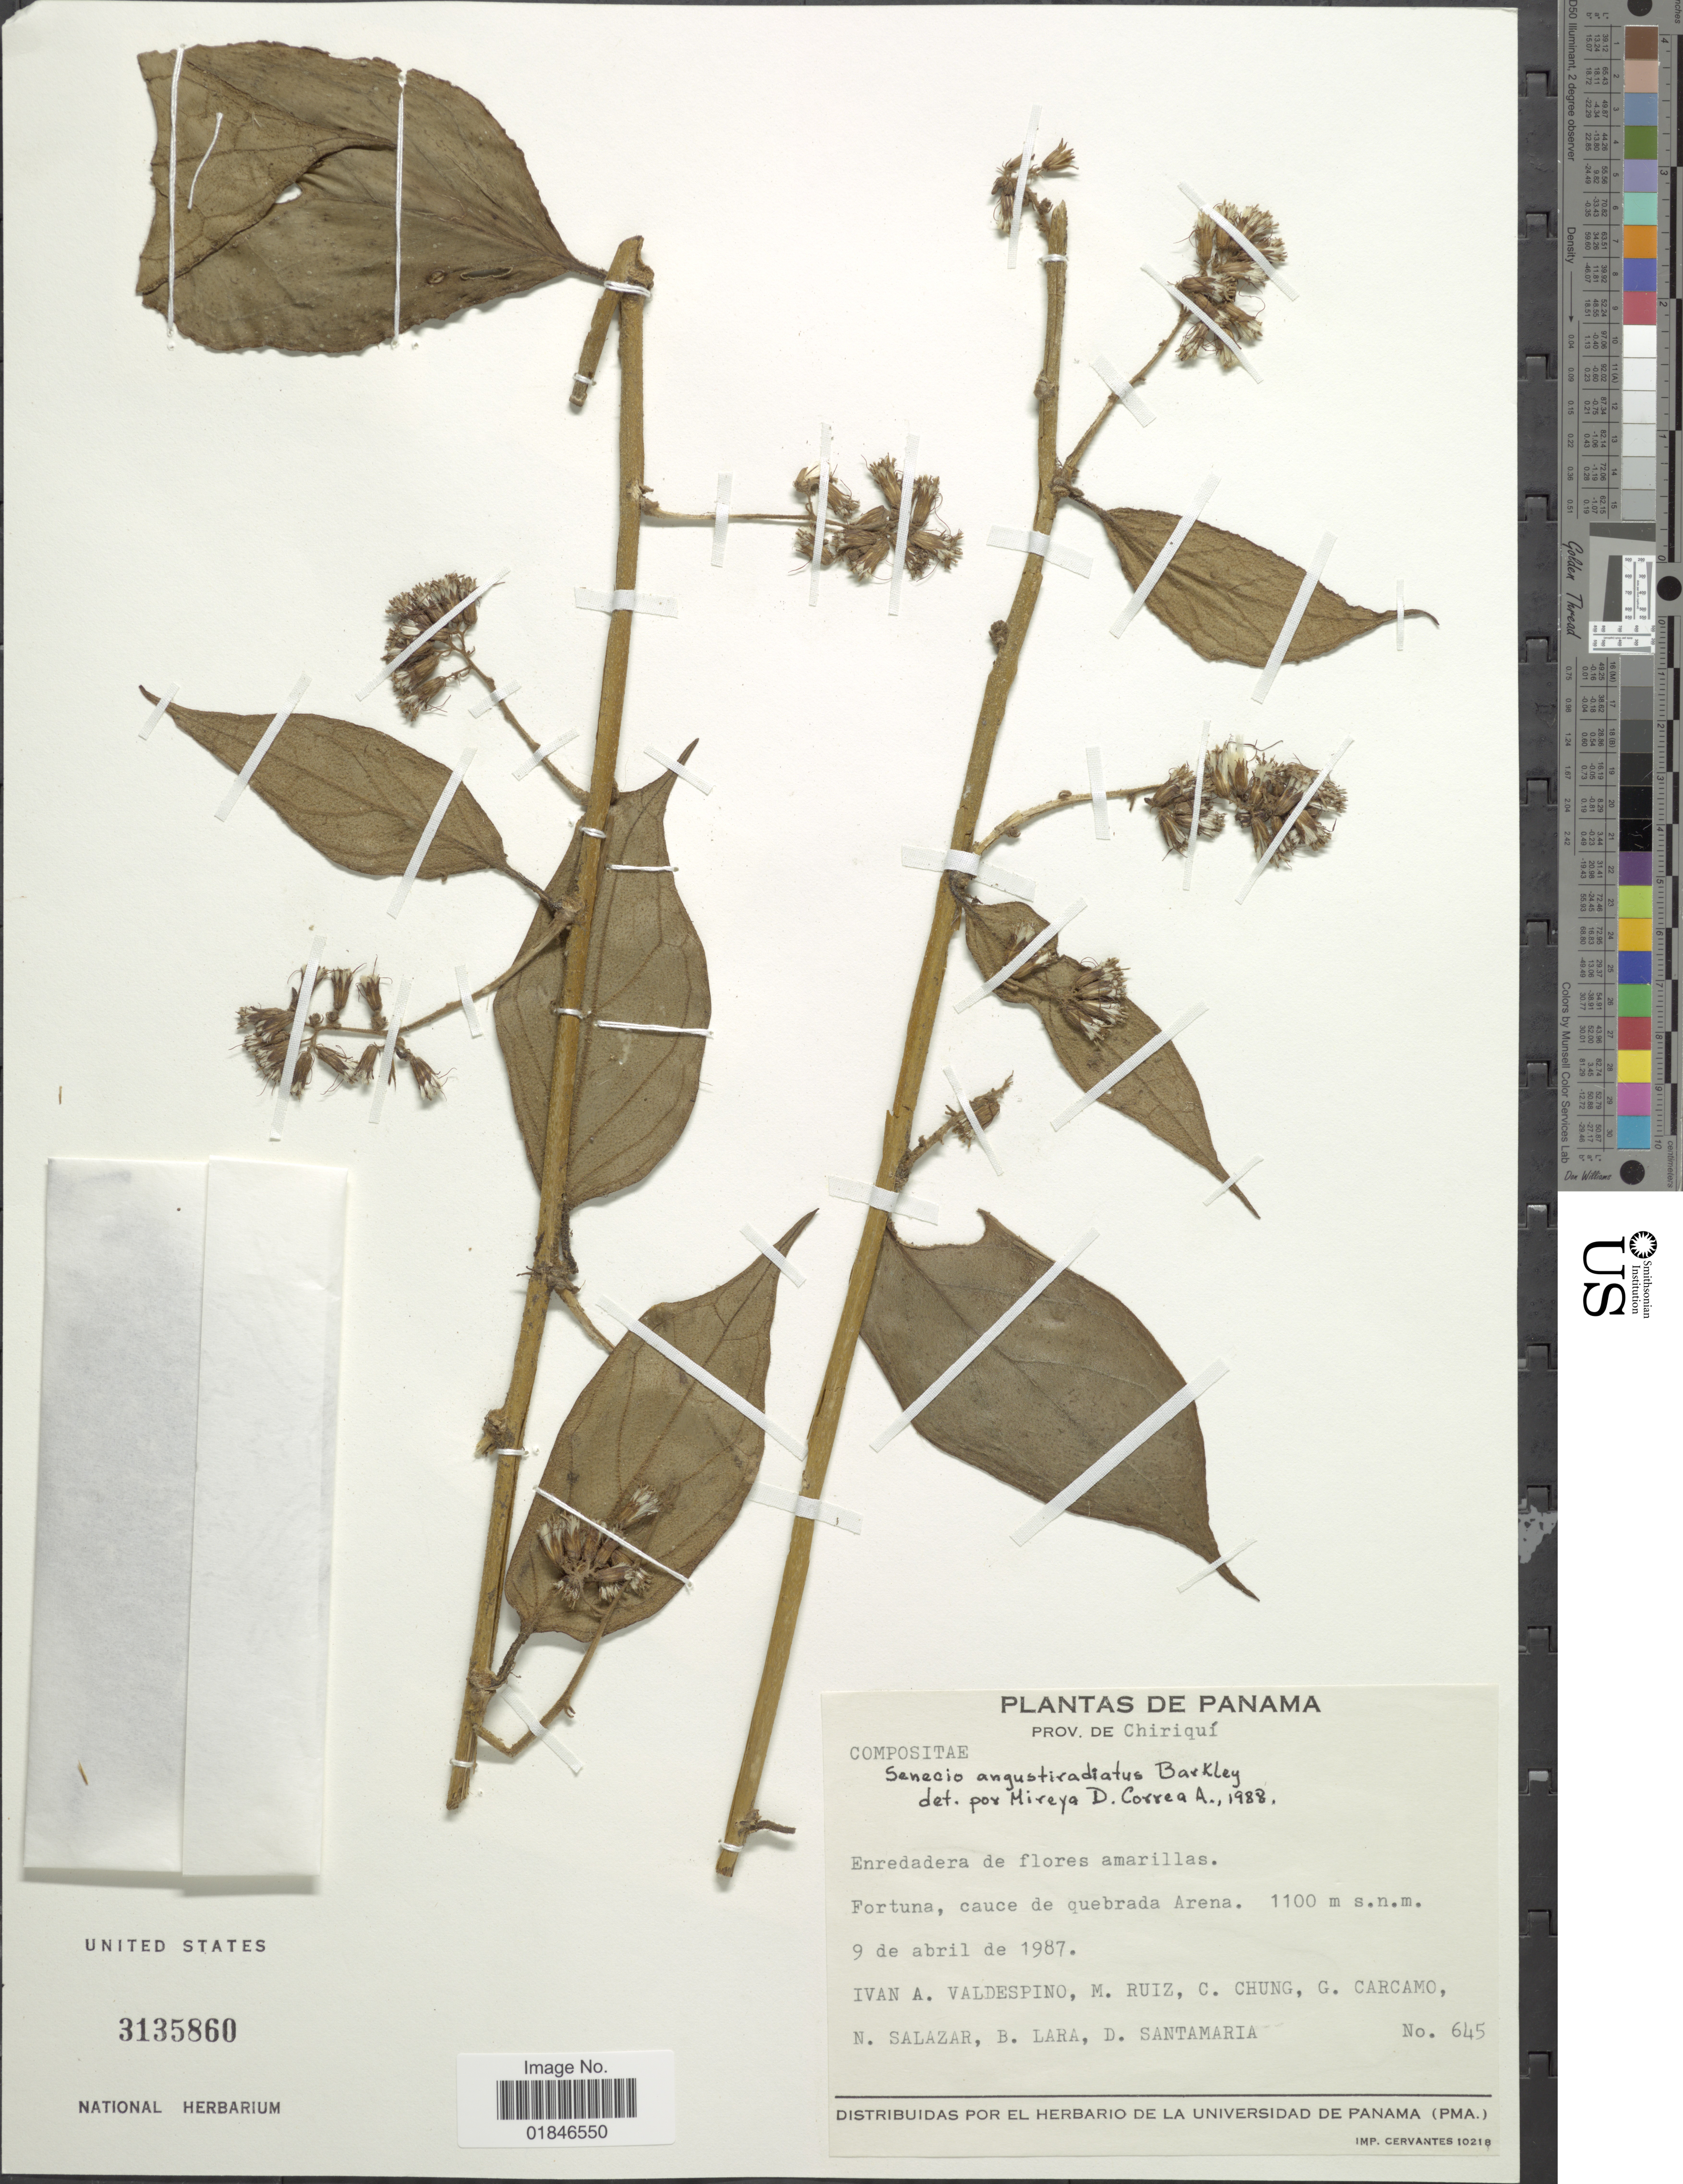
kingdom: Plantae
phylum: Tracheophyta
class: Magnoliopsida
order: Asterales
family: Asteraceae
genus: Dresslerothamnus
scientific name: Dresslerothamnus angustiradiatus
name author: (T.M. Barkley) H. Rob.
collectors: I. A. Valdespino, A. Ruiz, C. Chung, G. Carcamo & et al.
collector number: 645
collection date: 1987-04-09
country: Panama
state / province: Chiriqui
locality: Prov. de Chiriqui. Fortuna, cauce de quebrada Arena.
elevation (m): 1100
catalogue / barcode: US 3135860